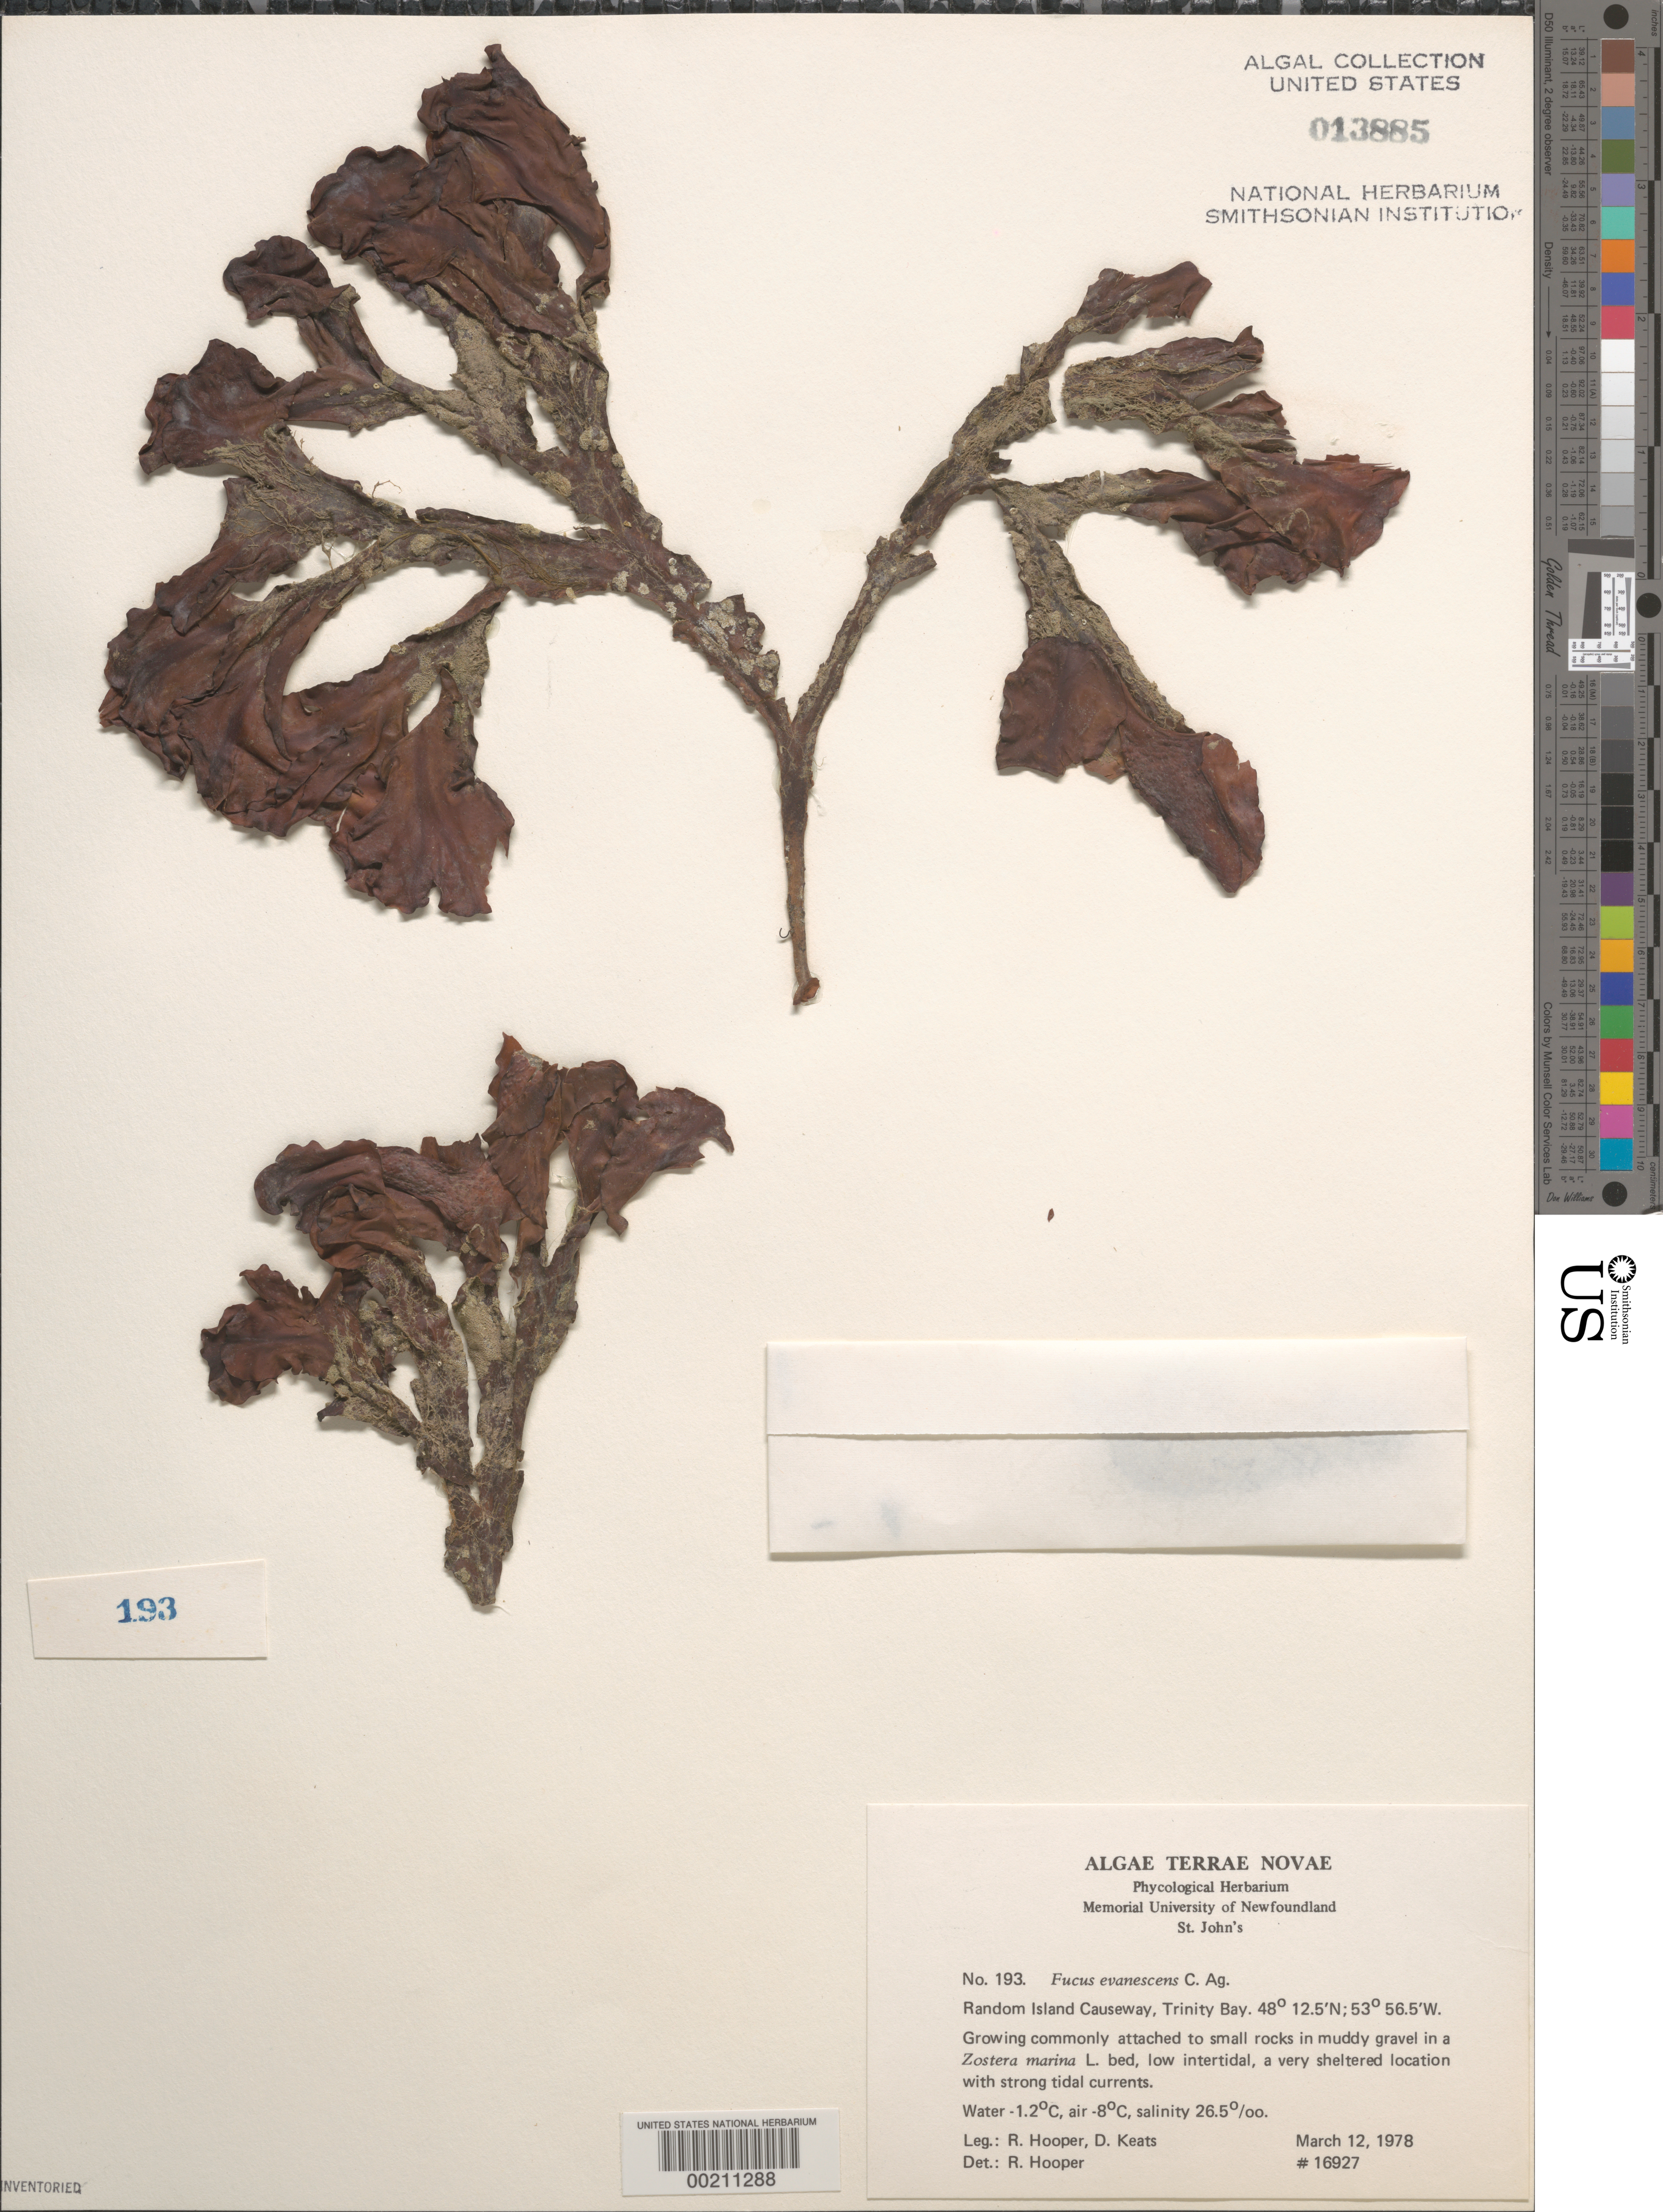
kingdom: Chromista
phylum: Ochrophyta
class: Phaeophyceae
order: Fucales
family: Fucaceae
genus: Fucus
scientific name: Fucus distichus subsp. evanescens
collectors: R. G. Hooper & D. Keats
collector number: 16927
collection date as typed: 12 Mar 1978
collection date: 1978-03-12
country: Canada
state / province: Newfoundland and Labrador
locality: Random Island Causeway, Trinity Bay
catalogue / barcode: US 13885